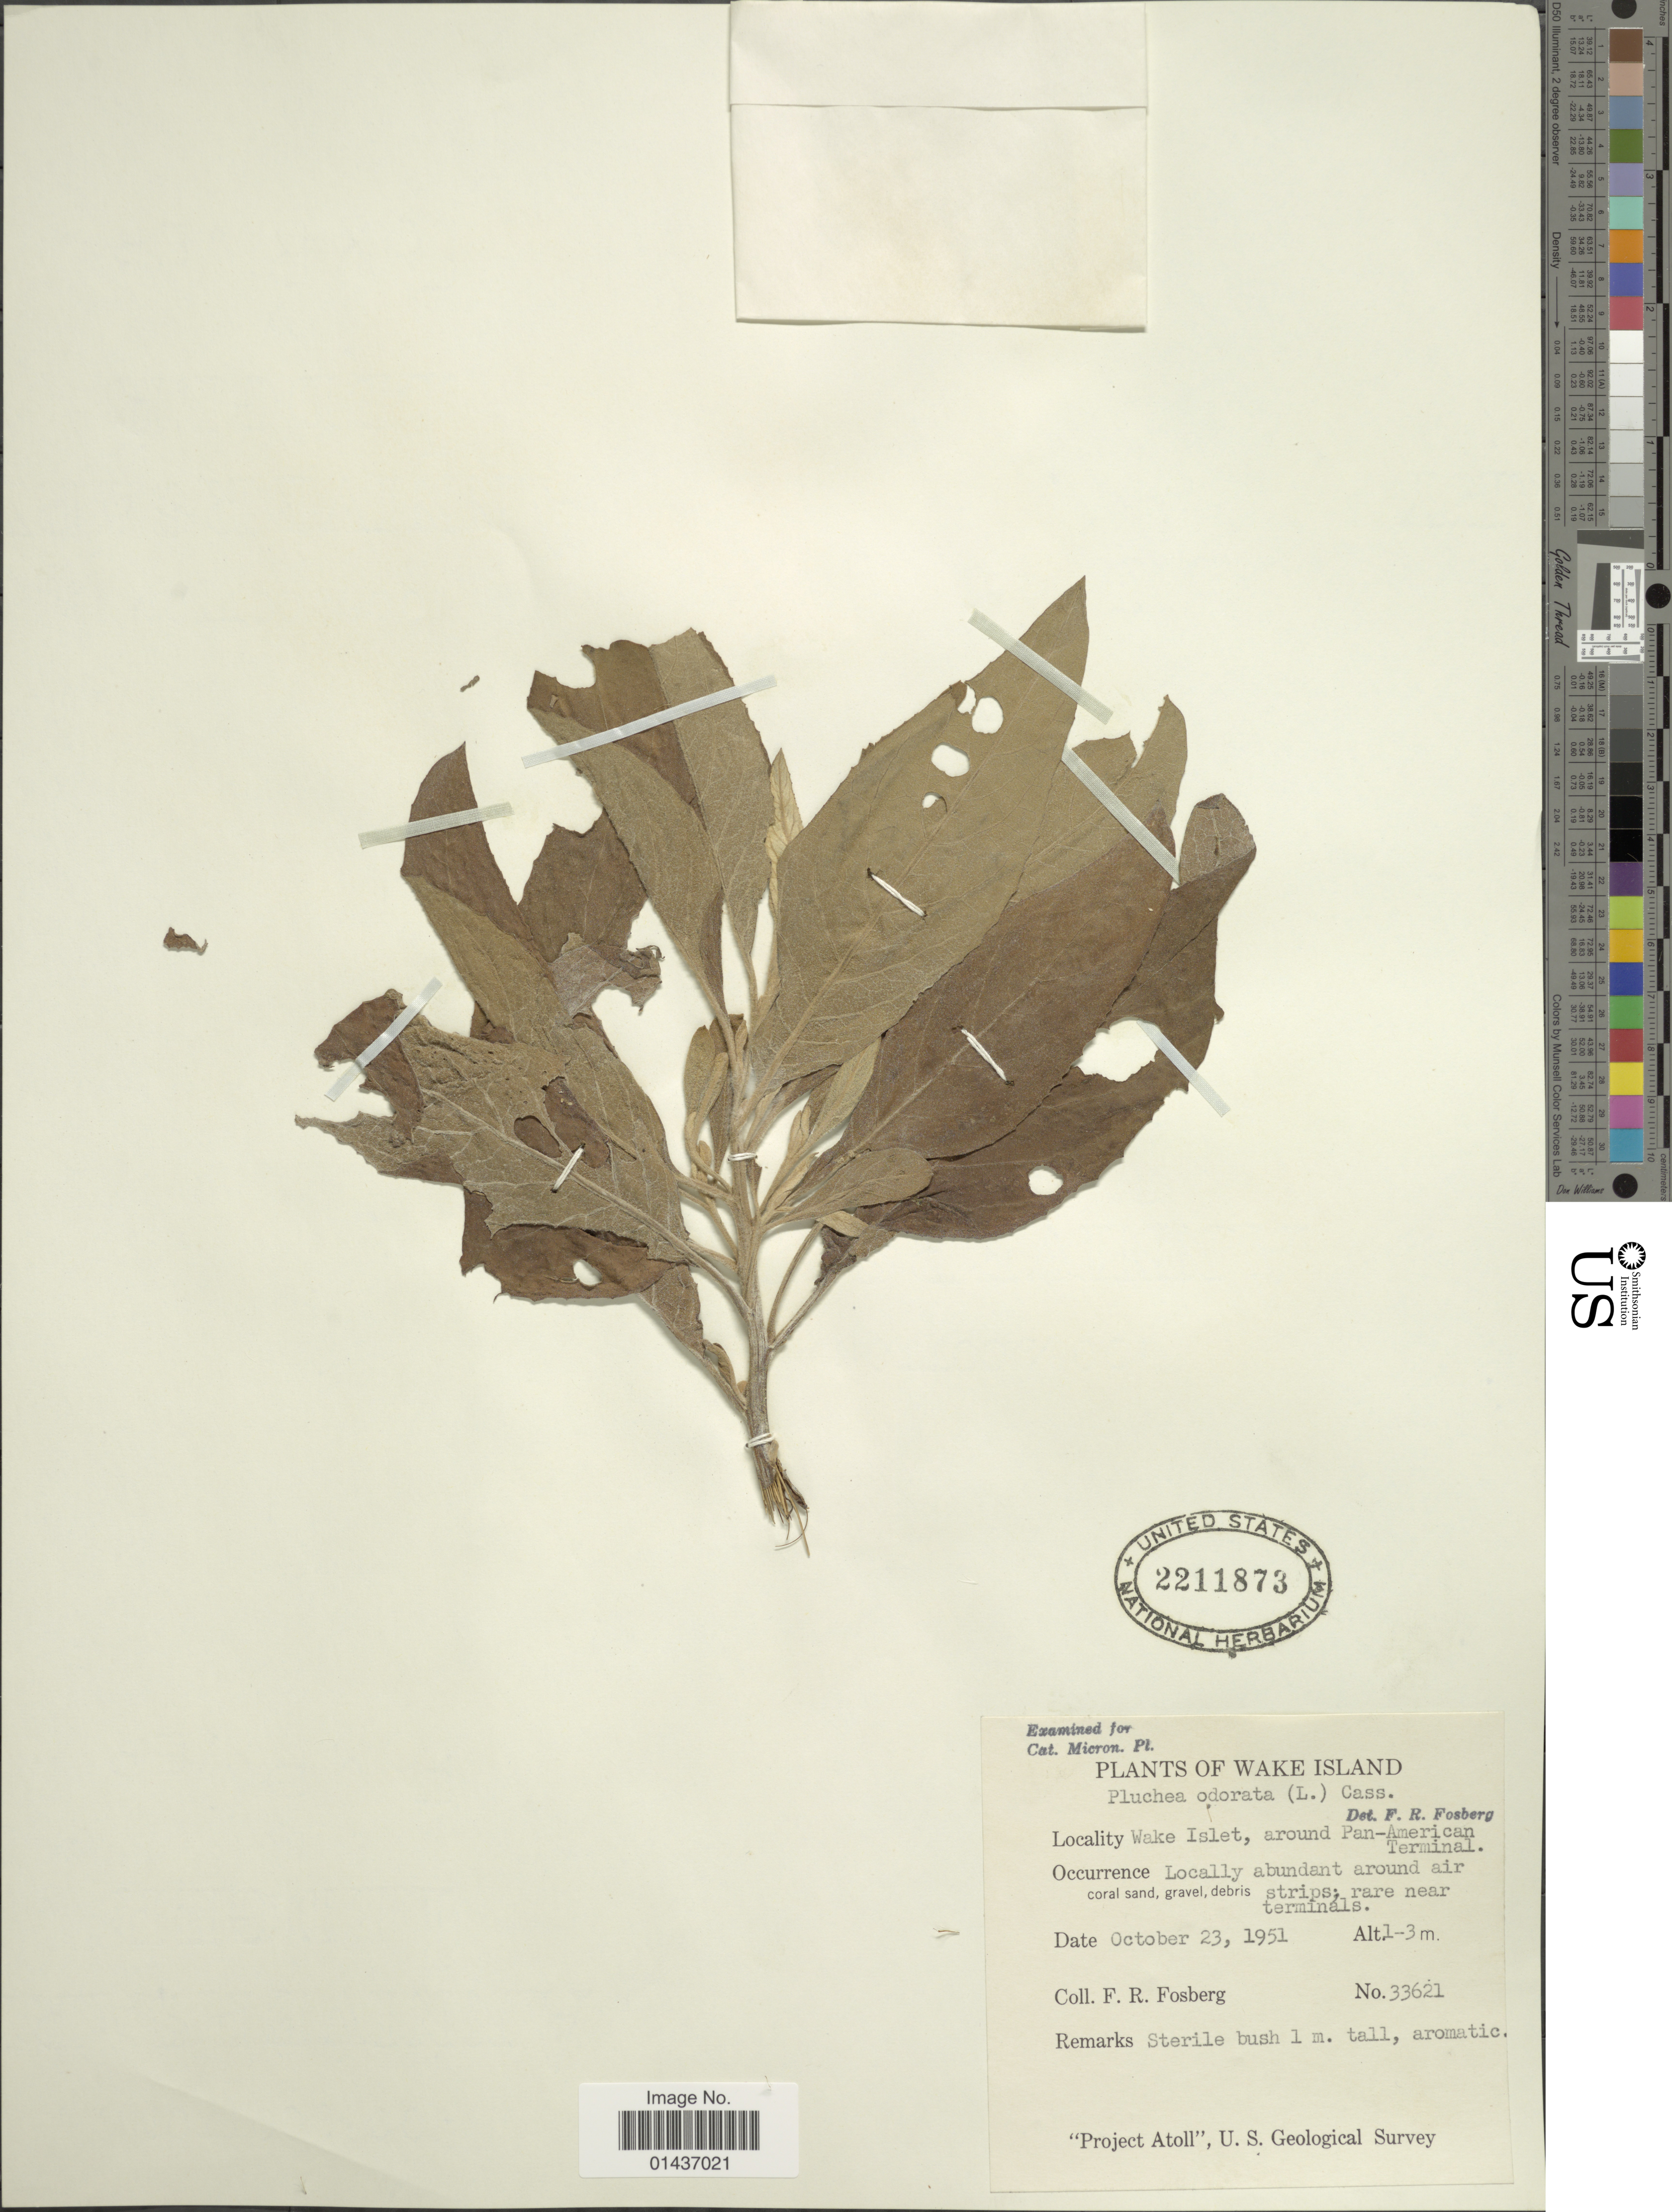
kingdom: Plantae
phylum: Tracheophyta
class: Magnoliopsida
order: Asterales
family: Asteraceae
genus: Pluchea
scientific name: Pluchea carolinensis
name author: (Jacq.) D. Don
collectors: F. R. Fosberg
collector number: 33621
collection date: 1951-10-23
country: U.S. Administered Pacific Islands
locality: Wake Island, Wake Islet, around Pan-American Terminal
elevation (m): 1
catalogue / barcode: US 2211873